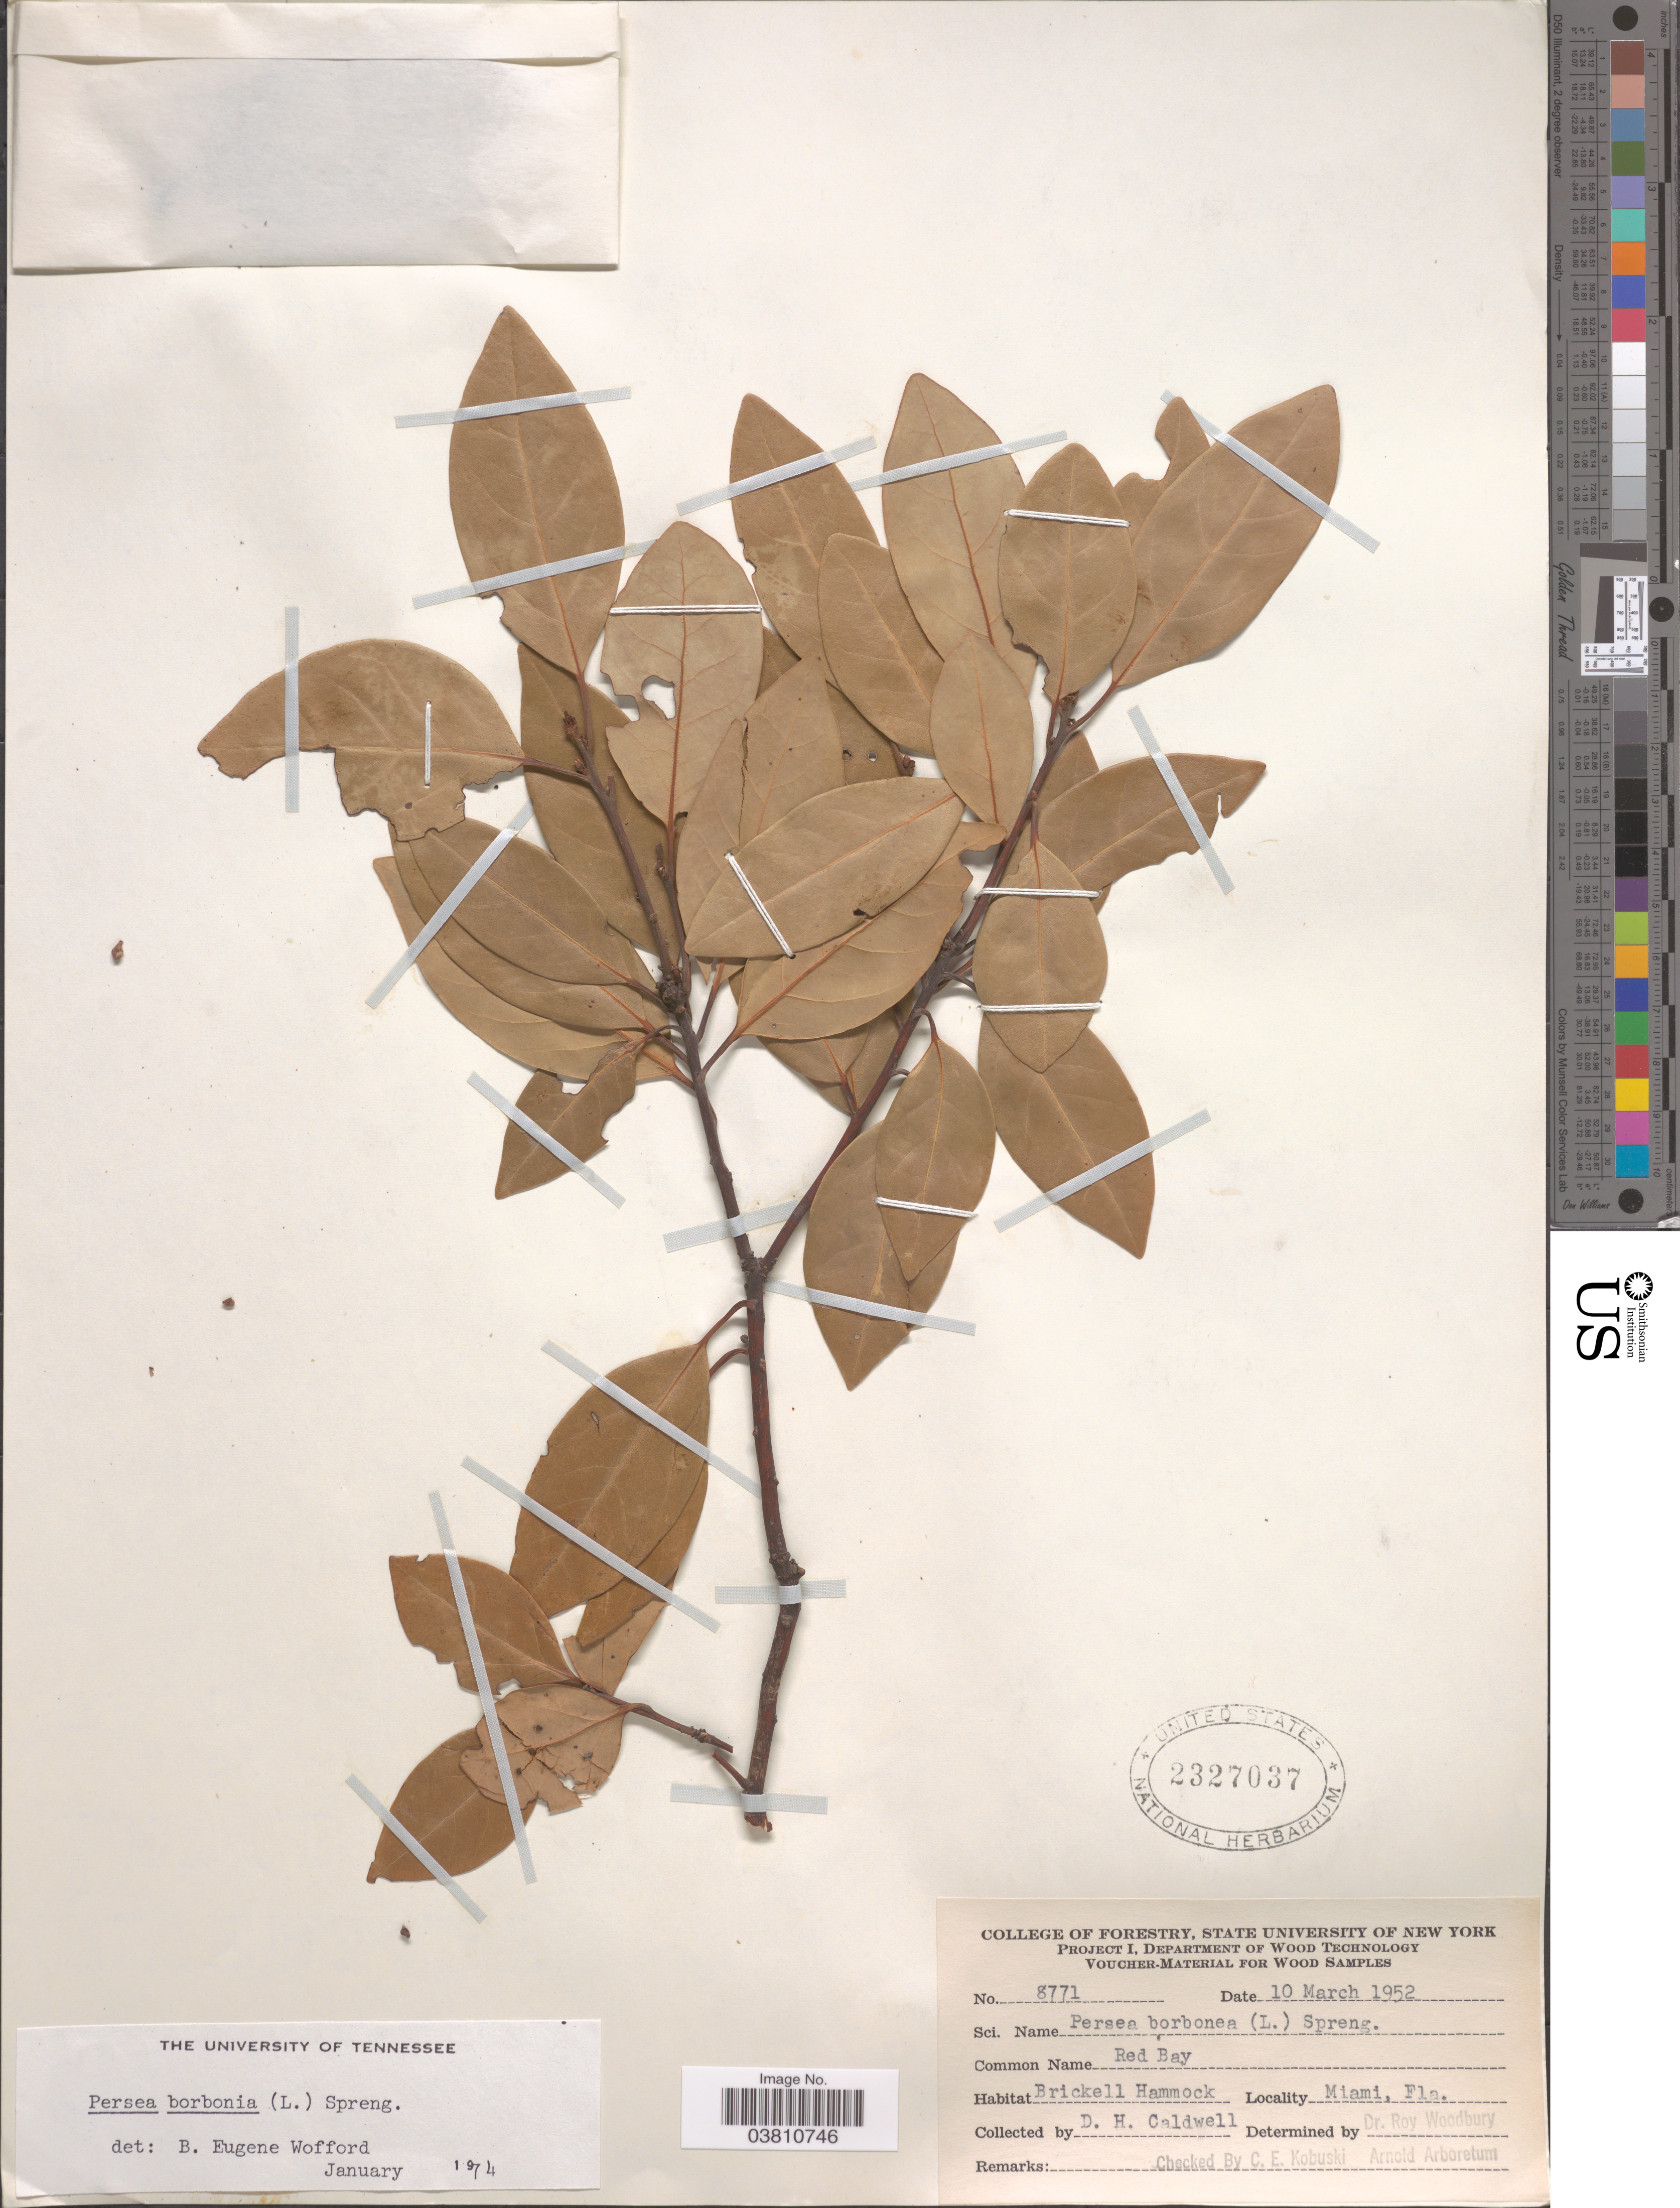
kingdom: Plantae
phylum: Tracheophyta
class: Magnoliopsida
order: Laurales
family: Lauraceae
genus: Persea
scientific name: Persea borbonia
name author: (L.) Spreng.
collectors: D. H. Caldwell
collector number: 8771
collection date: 1952-03-10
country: United States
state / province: Florida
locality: Brickell Hammock. Miami.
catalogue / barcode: US 2327037